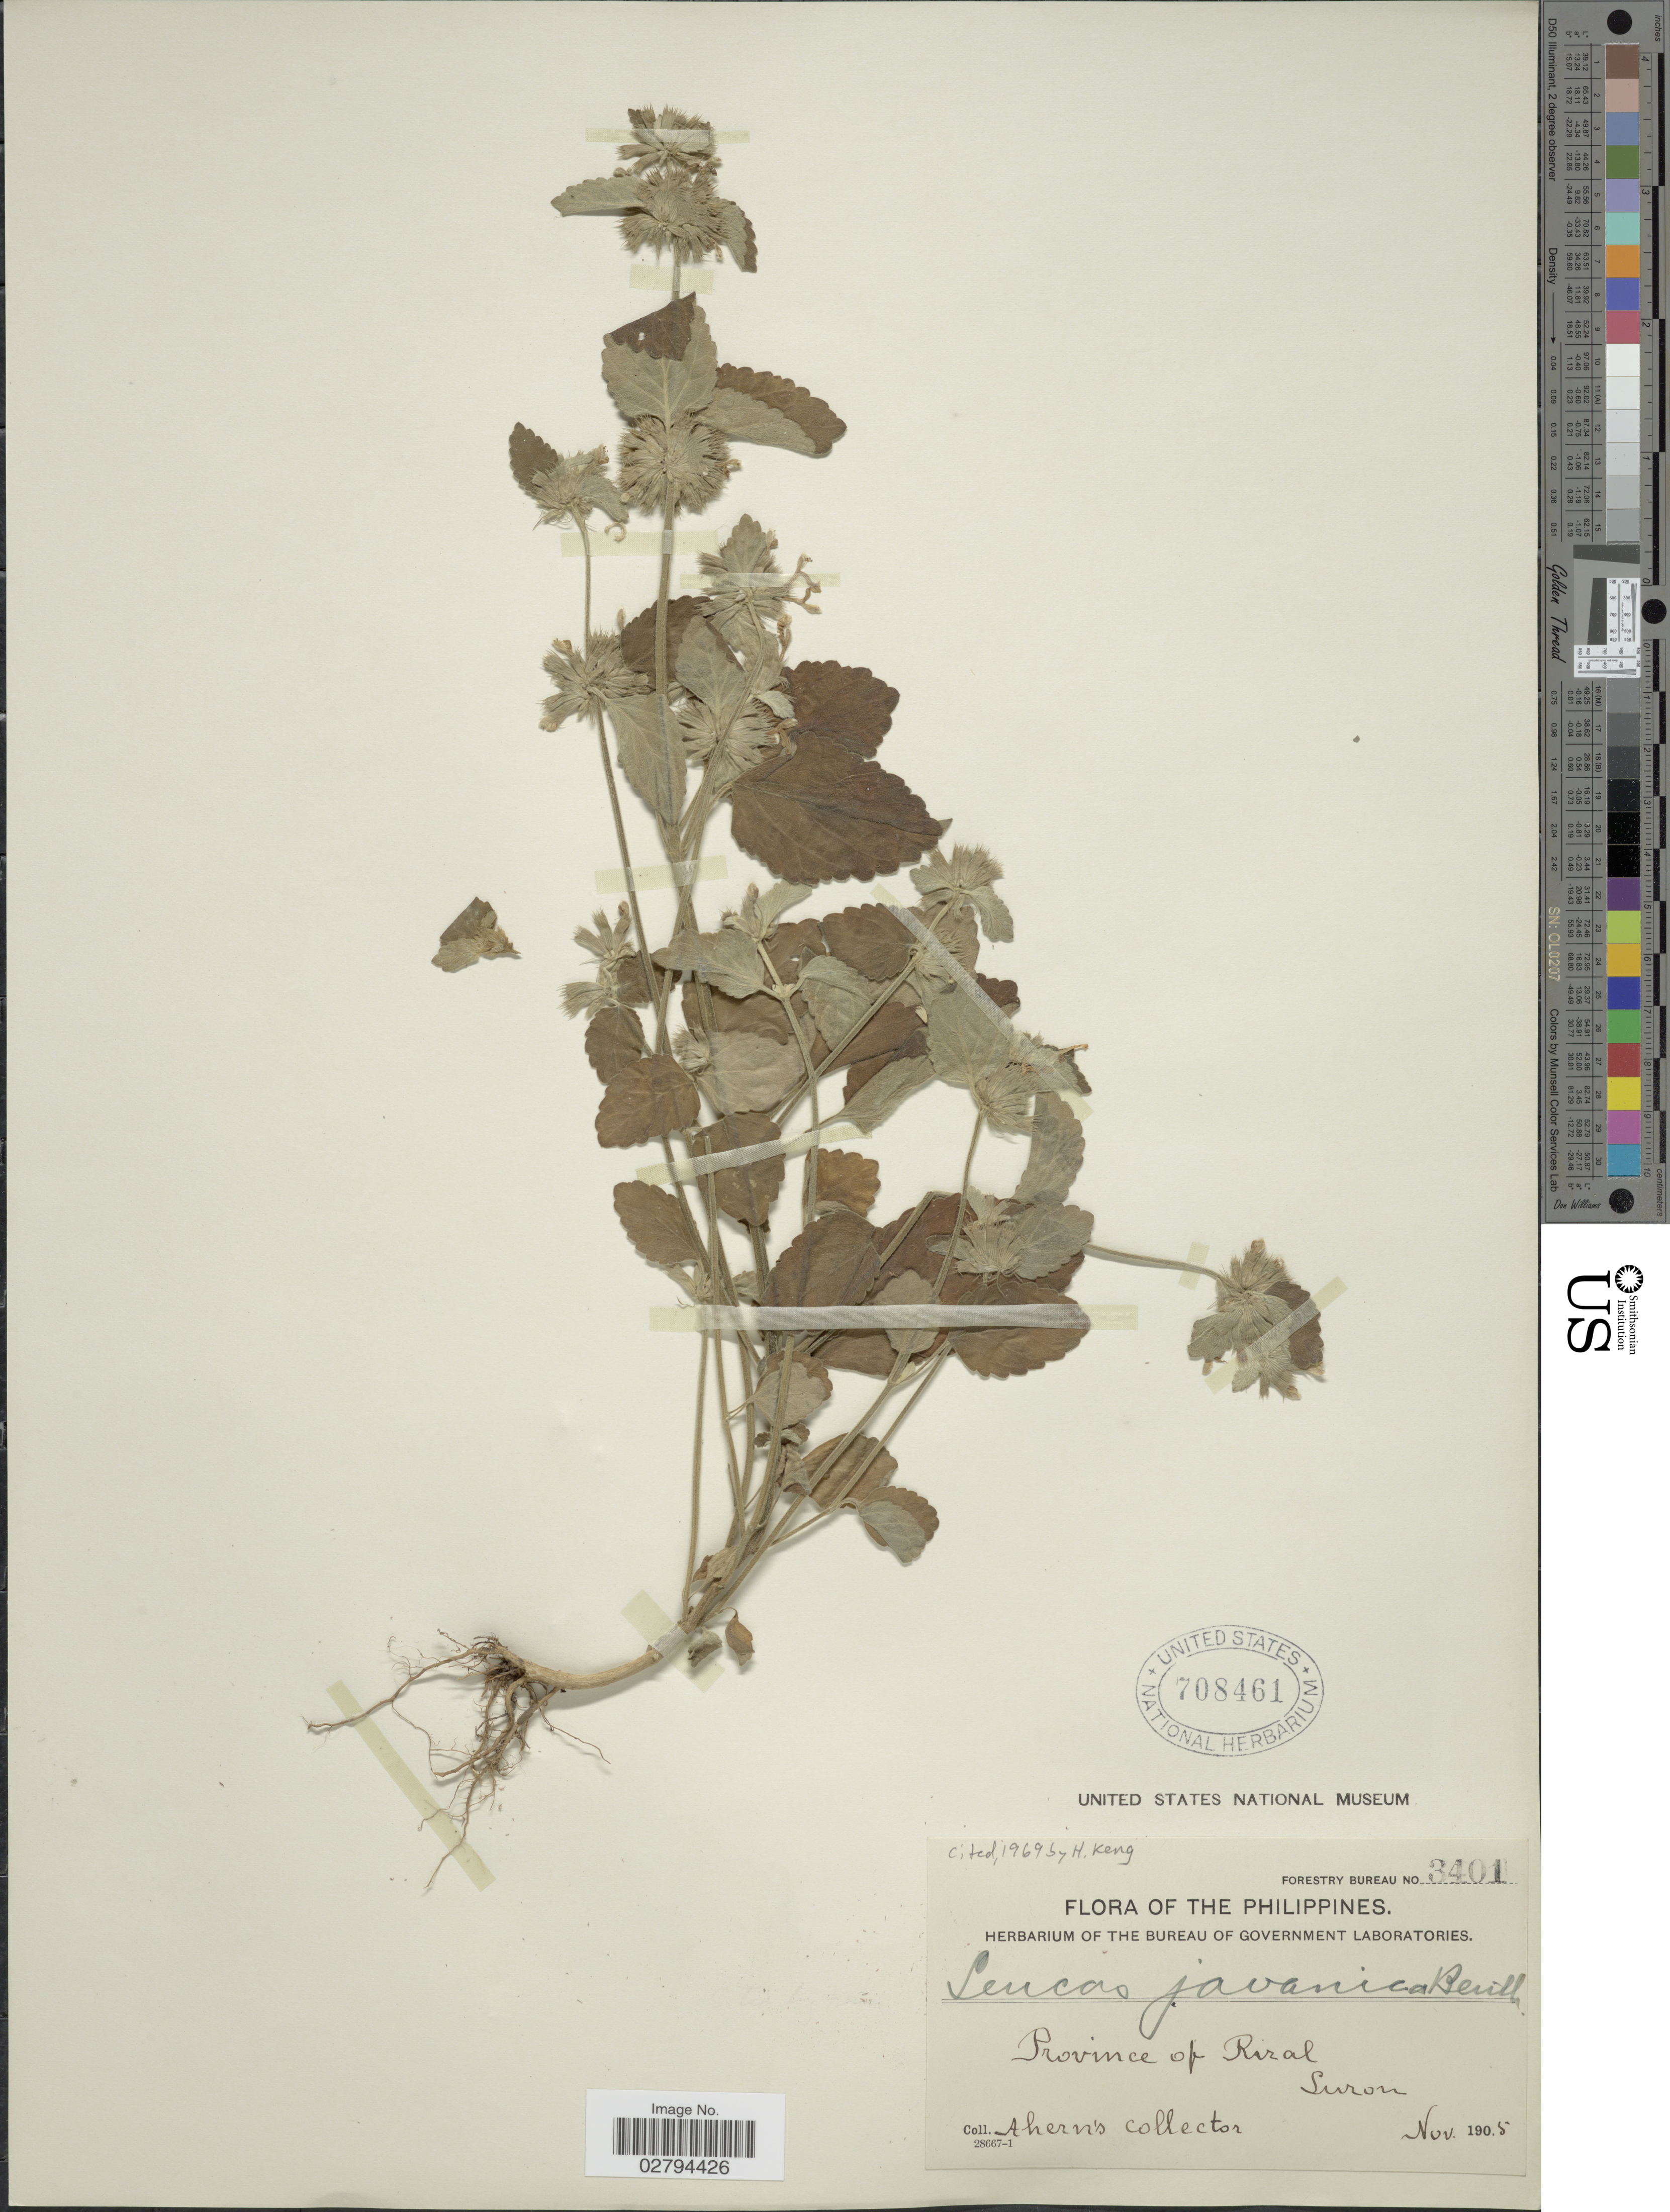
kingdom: Plantae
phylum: Tracheophyta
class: Magnoliopsida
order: Lamiales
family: Lamiaceae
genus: Leucas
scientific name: Leucas javanica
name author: Benth.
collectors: Ahern's collector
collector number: Forestry Bureau 3401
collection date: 1905-11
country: Philippines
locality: Province of Rizal. Luzon.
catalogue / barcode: US 708461